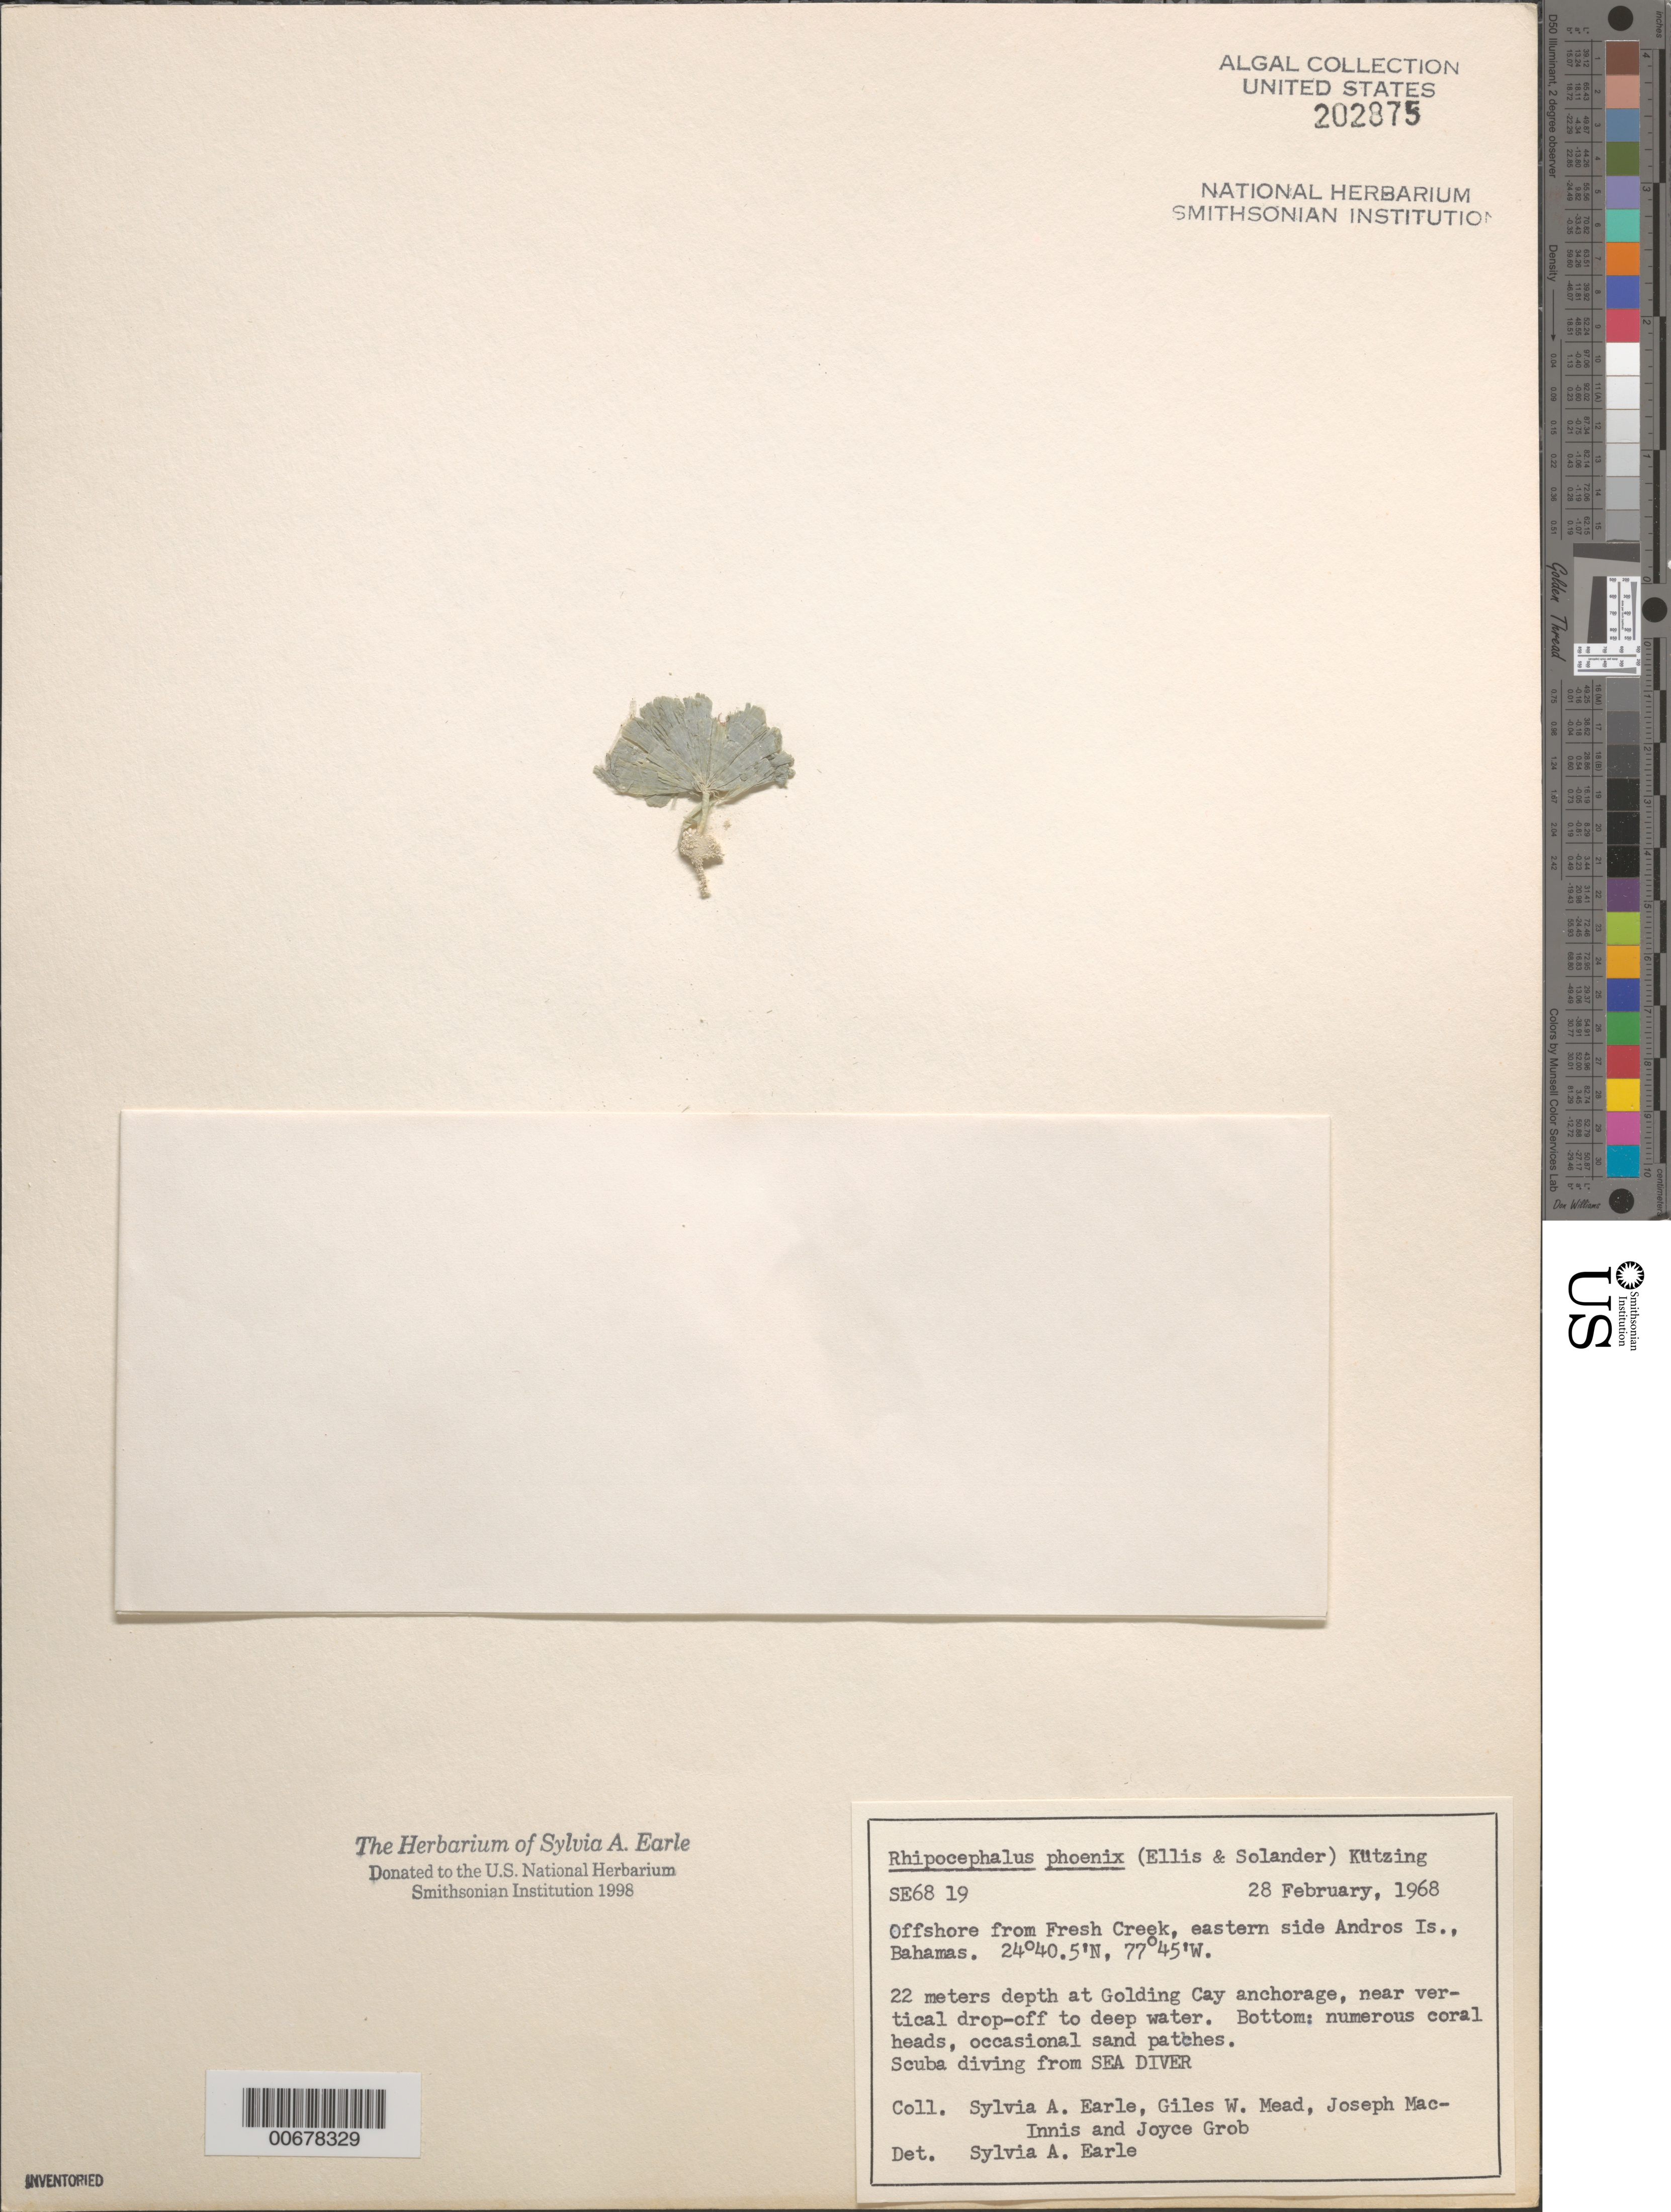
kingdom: Plantae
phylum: Chlorophyta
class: Ulvophyceae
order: Bryopsidales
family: Udoteaceae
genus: Rhipocephalus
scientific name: Rhipocephalus phoenix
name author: (J. Ellis & Sol.) Kütz.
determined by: Earle, S. A.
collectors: S. A. Earle, G. W. Mead, J. MacInnis & J. Grob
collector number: SE 6819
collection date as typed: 28 Feb 1968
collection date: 1968-02-28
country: Bahamas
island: Andros Island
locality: Off Fresh Creek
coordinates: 24 40.5' N, 77 45' W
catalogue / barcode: US 202875